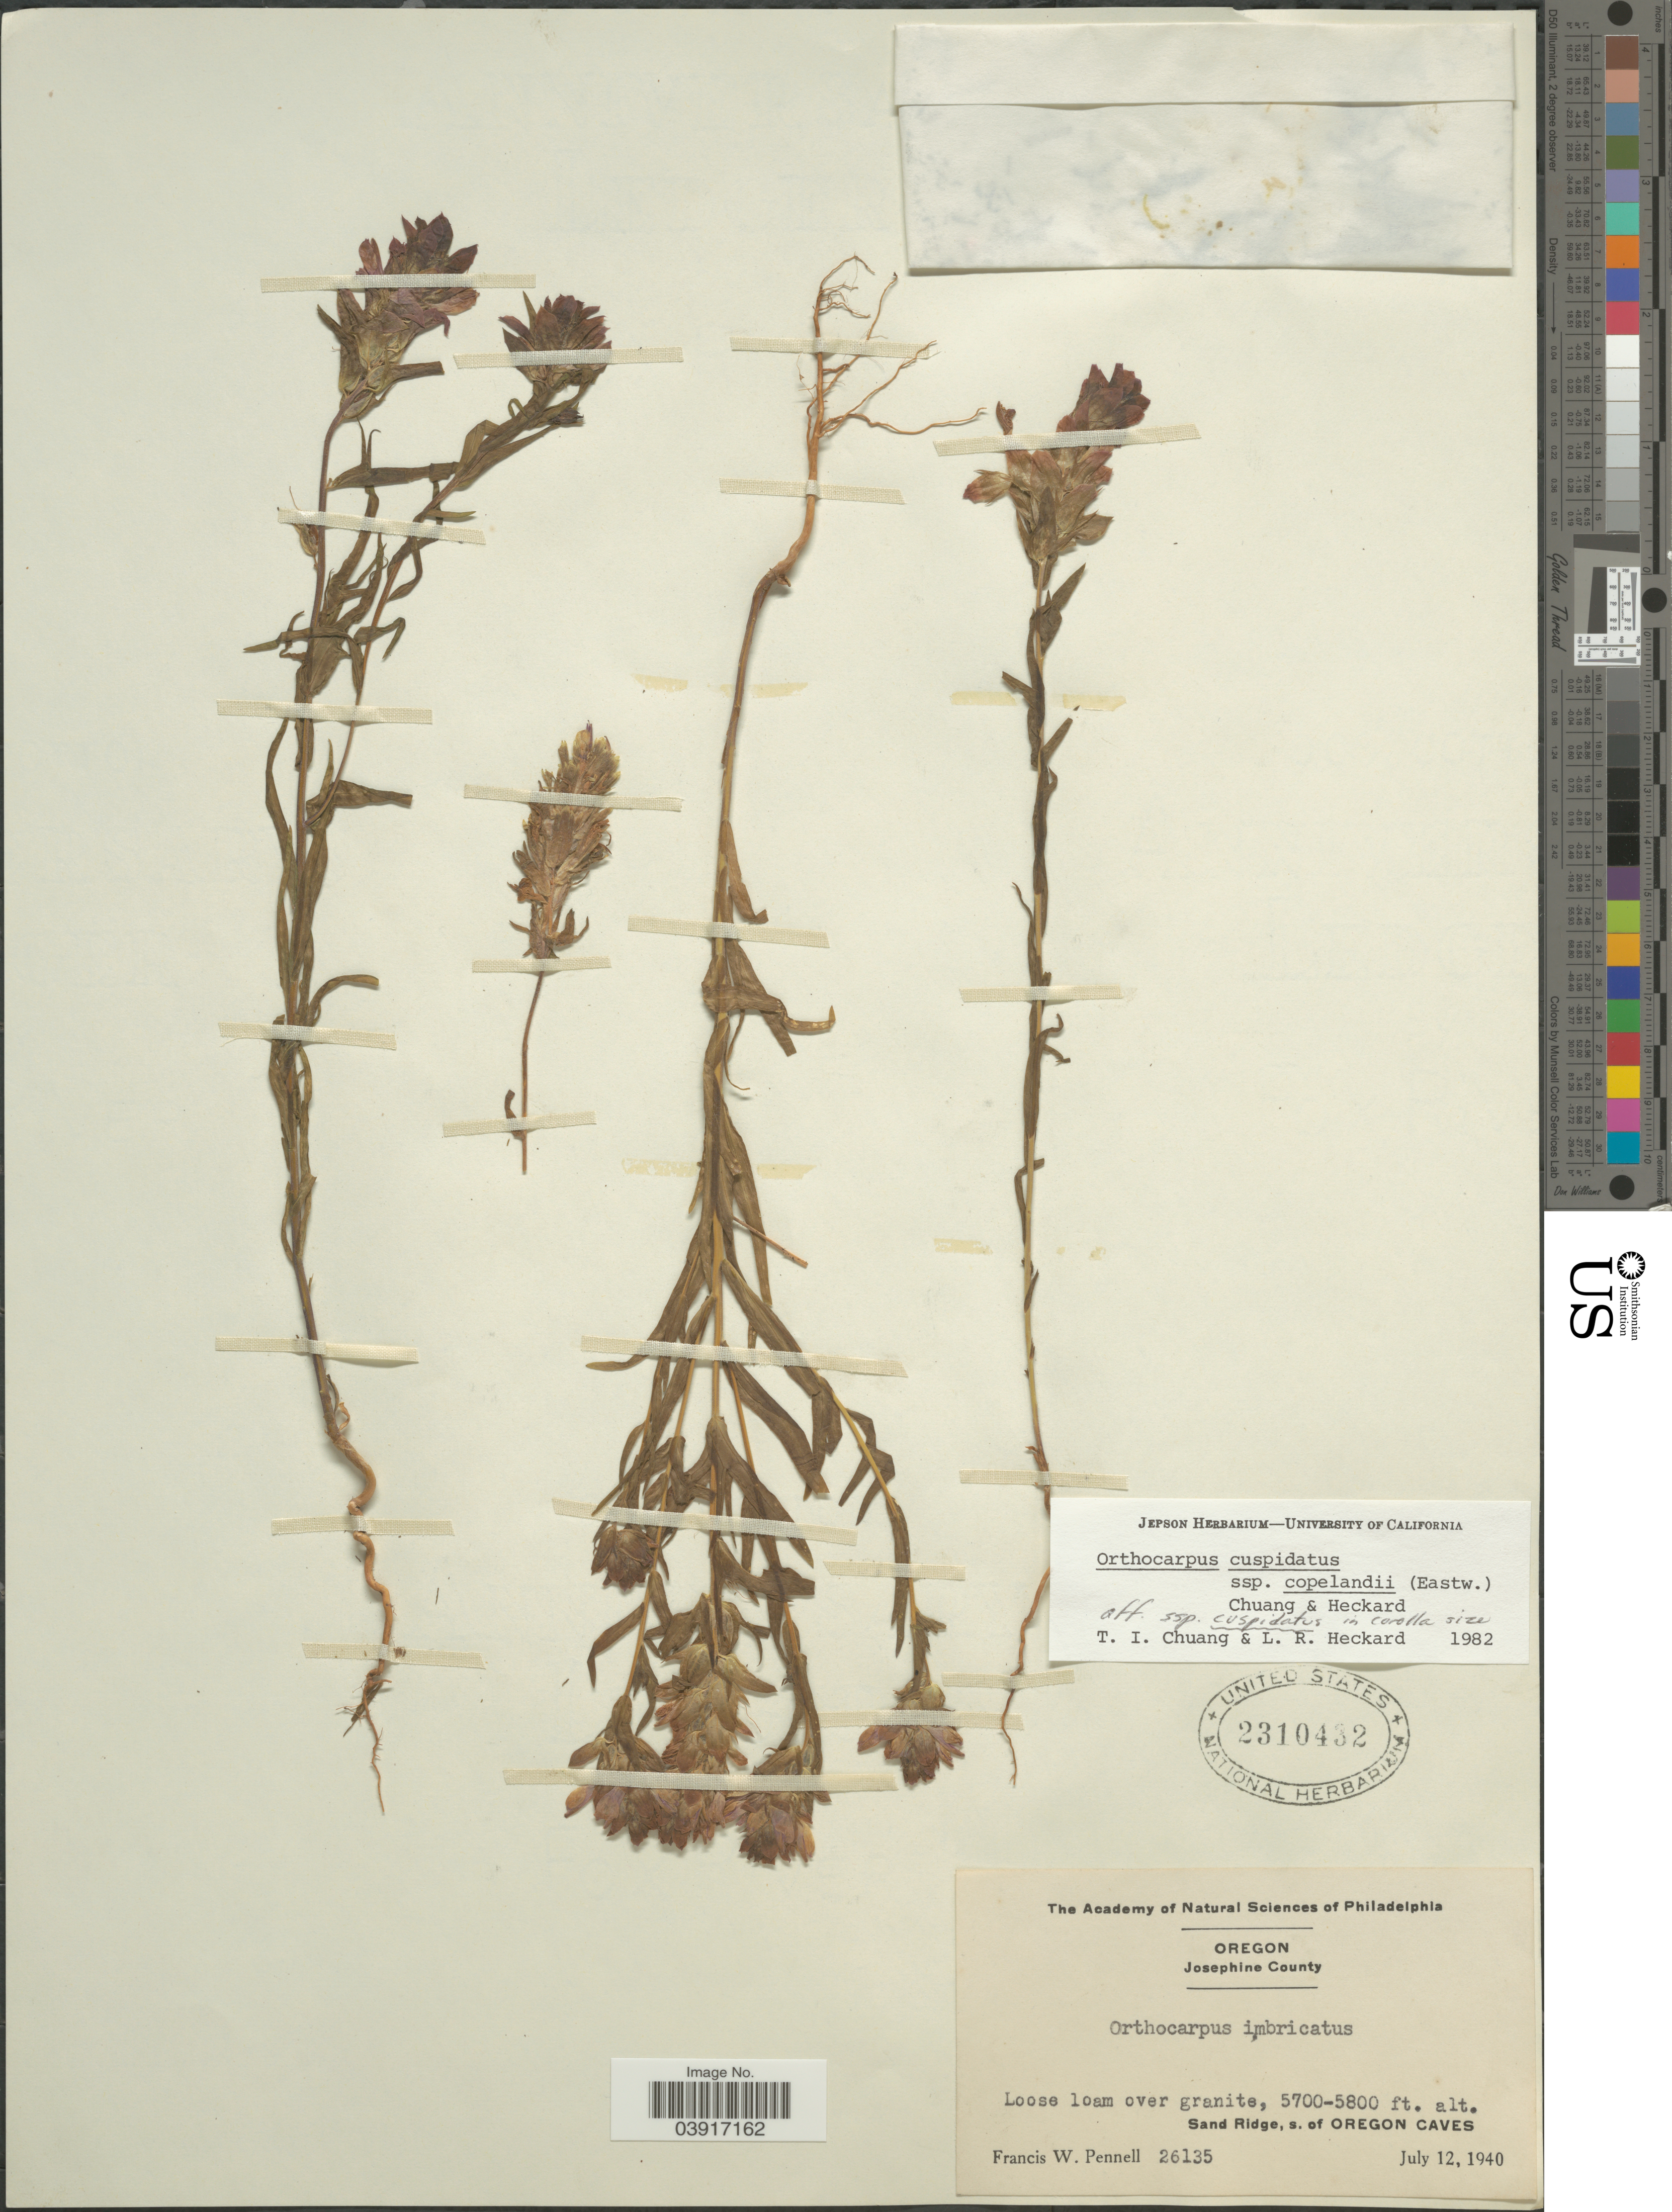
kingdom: Plantae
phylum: Tracheophyta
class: Magnoliopsida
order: Lamiales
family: Orobanchaceae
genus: Orthocarpus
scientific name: Orthocarpus cuspidatus subsp. copelandii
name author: (Eastw.) T.I. Chuang & Heckard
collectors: F. W. Pennell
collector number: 26135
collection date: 1940-07-12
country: United States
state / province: Oregon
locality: Josephine County. Sand Ridge, s. of Oregon Caves.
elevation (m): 1737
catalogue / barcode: US 2310432